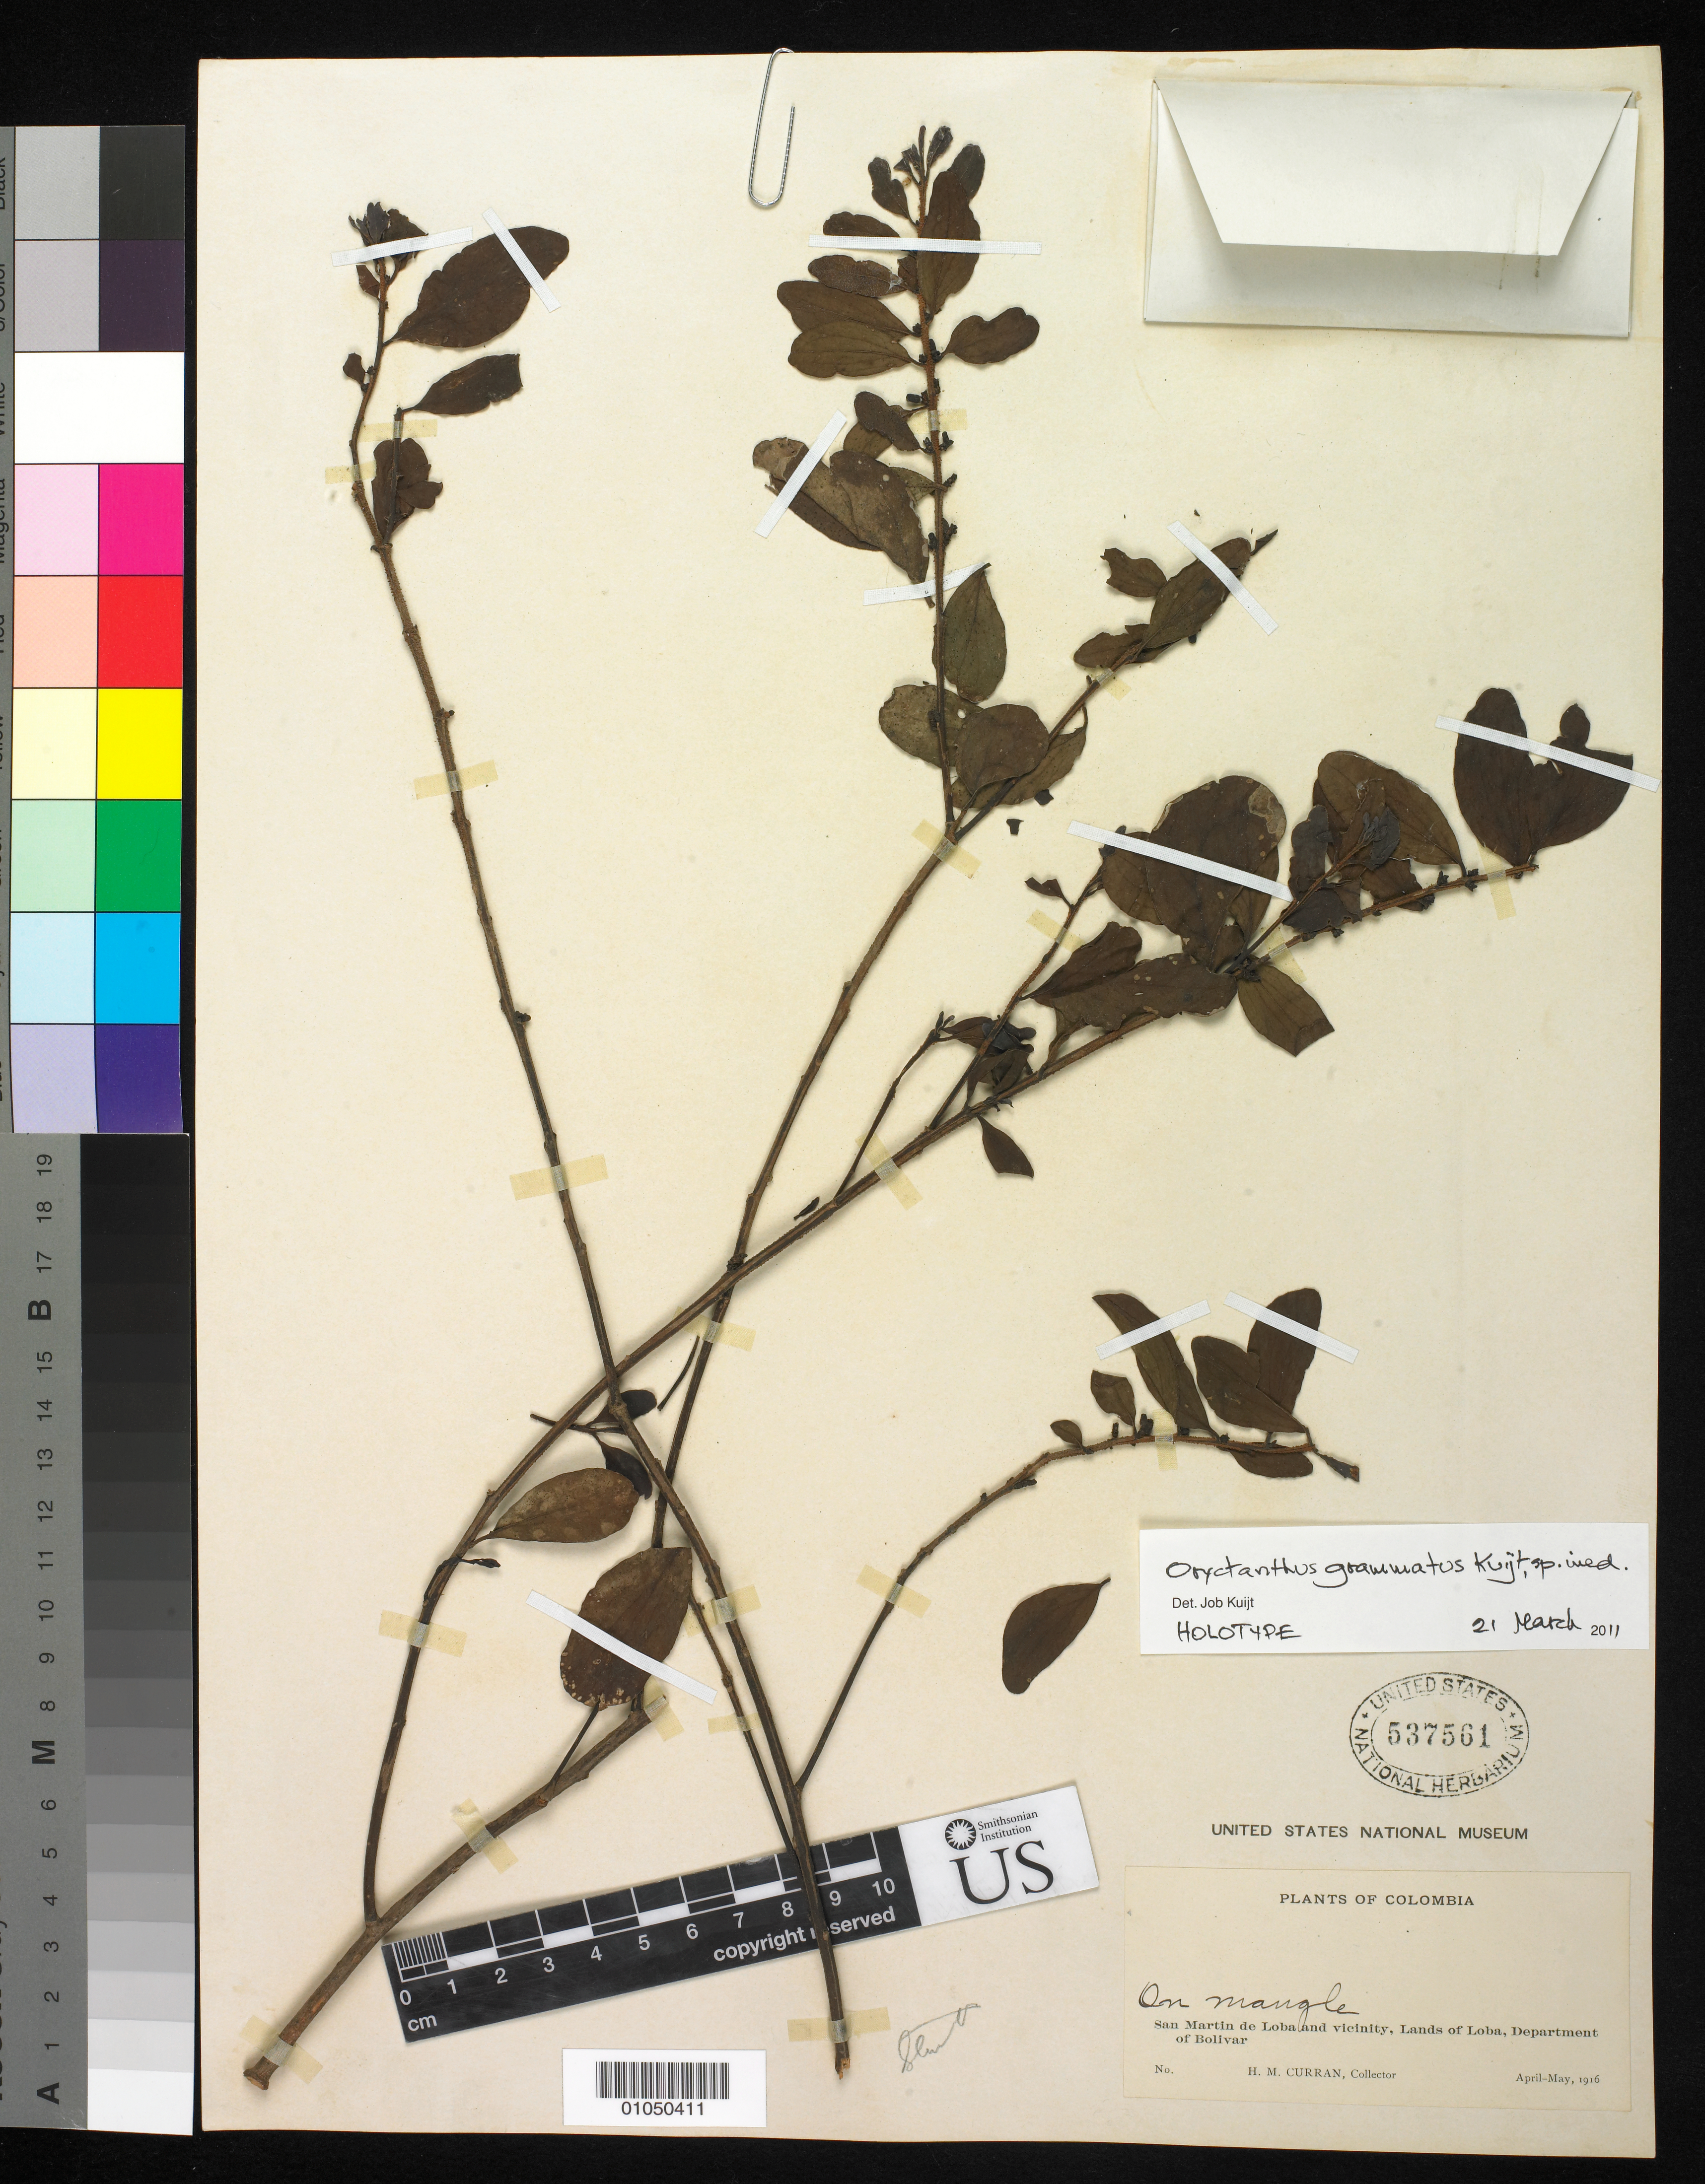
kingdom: Plantae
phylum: Tracheophyta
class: Magnoliopsida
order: Santalales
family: Loranthaceae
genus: Oryctanthus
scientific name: Oryctanthus grammatus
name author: Kuijt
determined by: Kuijt, Job, (CANADA)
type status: Holotype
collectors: H. M. Curran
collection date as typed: April-May, 1916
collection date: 1916-04/1916-05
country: Colombia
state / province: Bolívar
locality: "San Martin de Loba and vicinity, Lands of Loba".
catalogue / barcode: US 537561